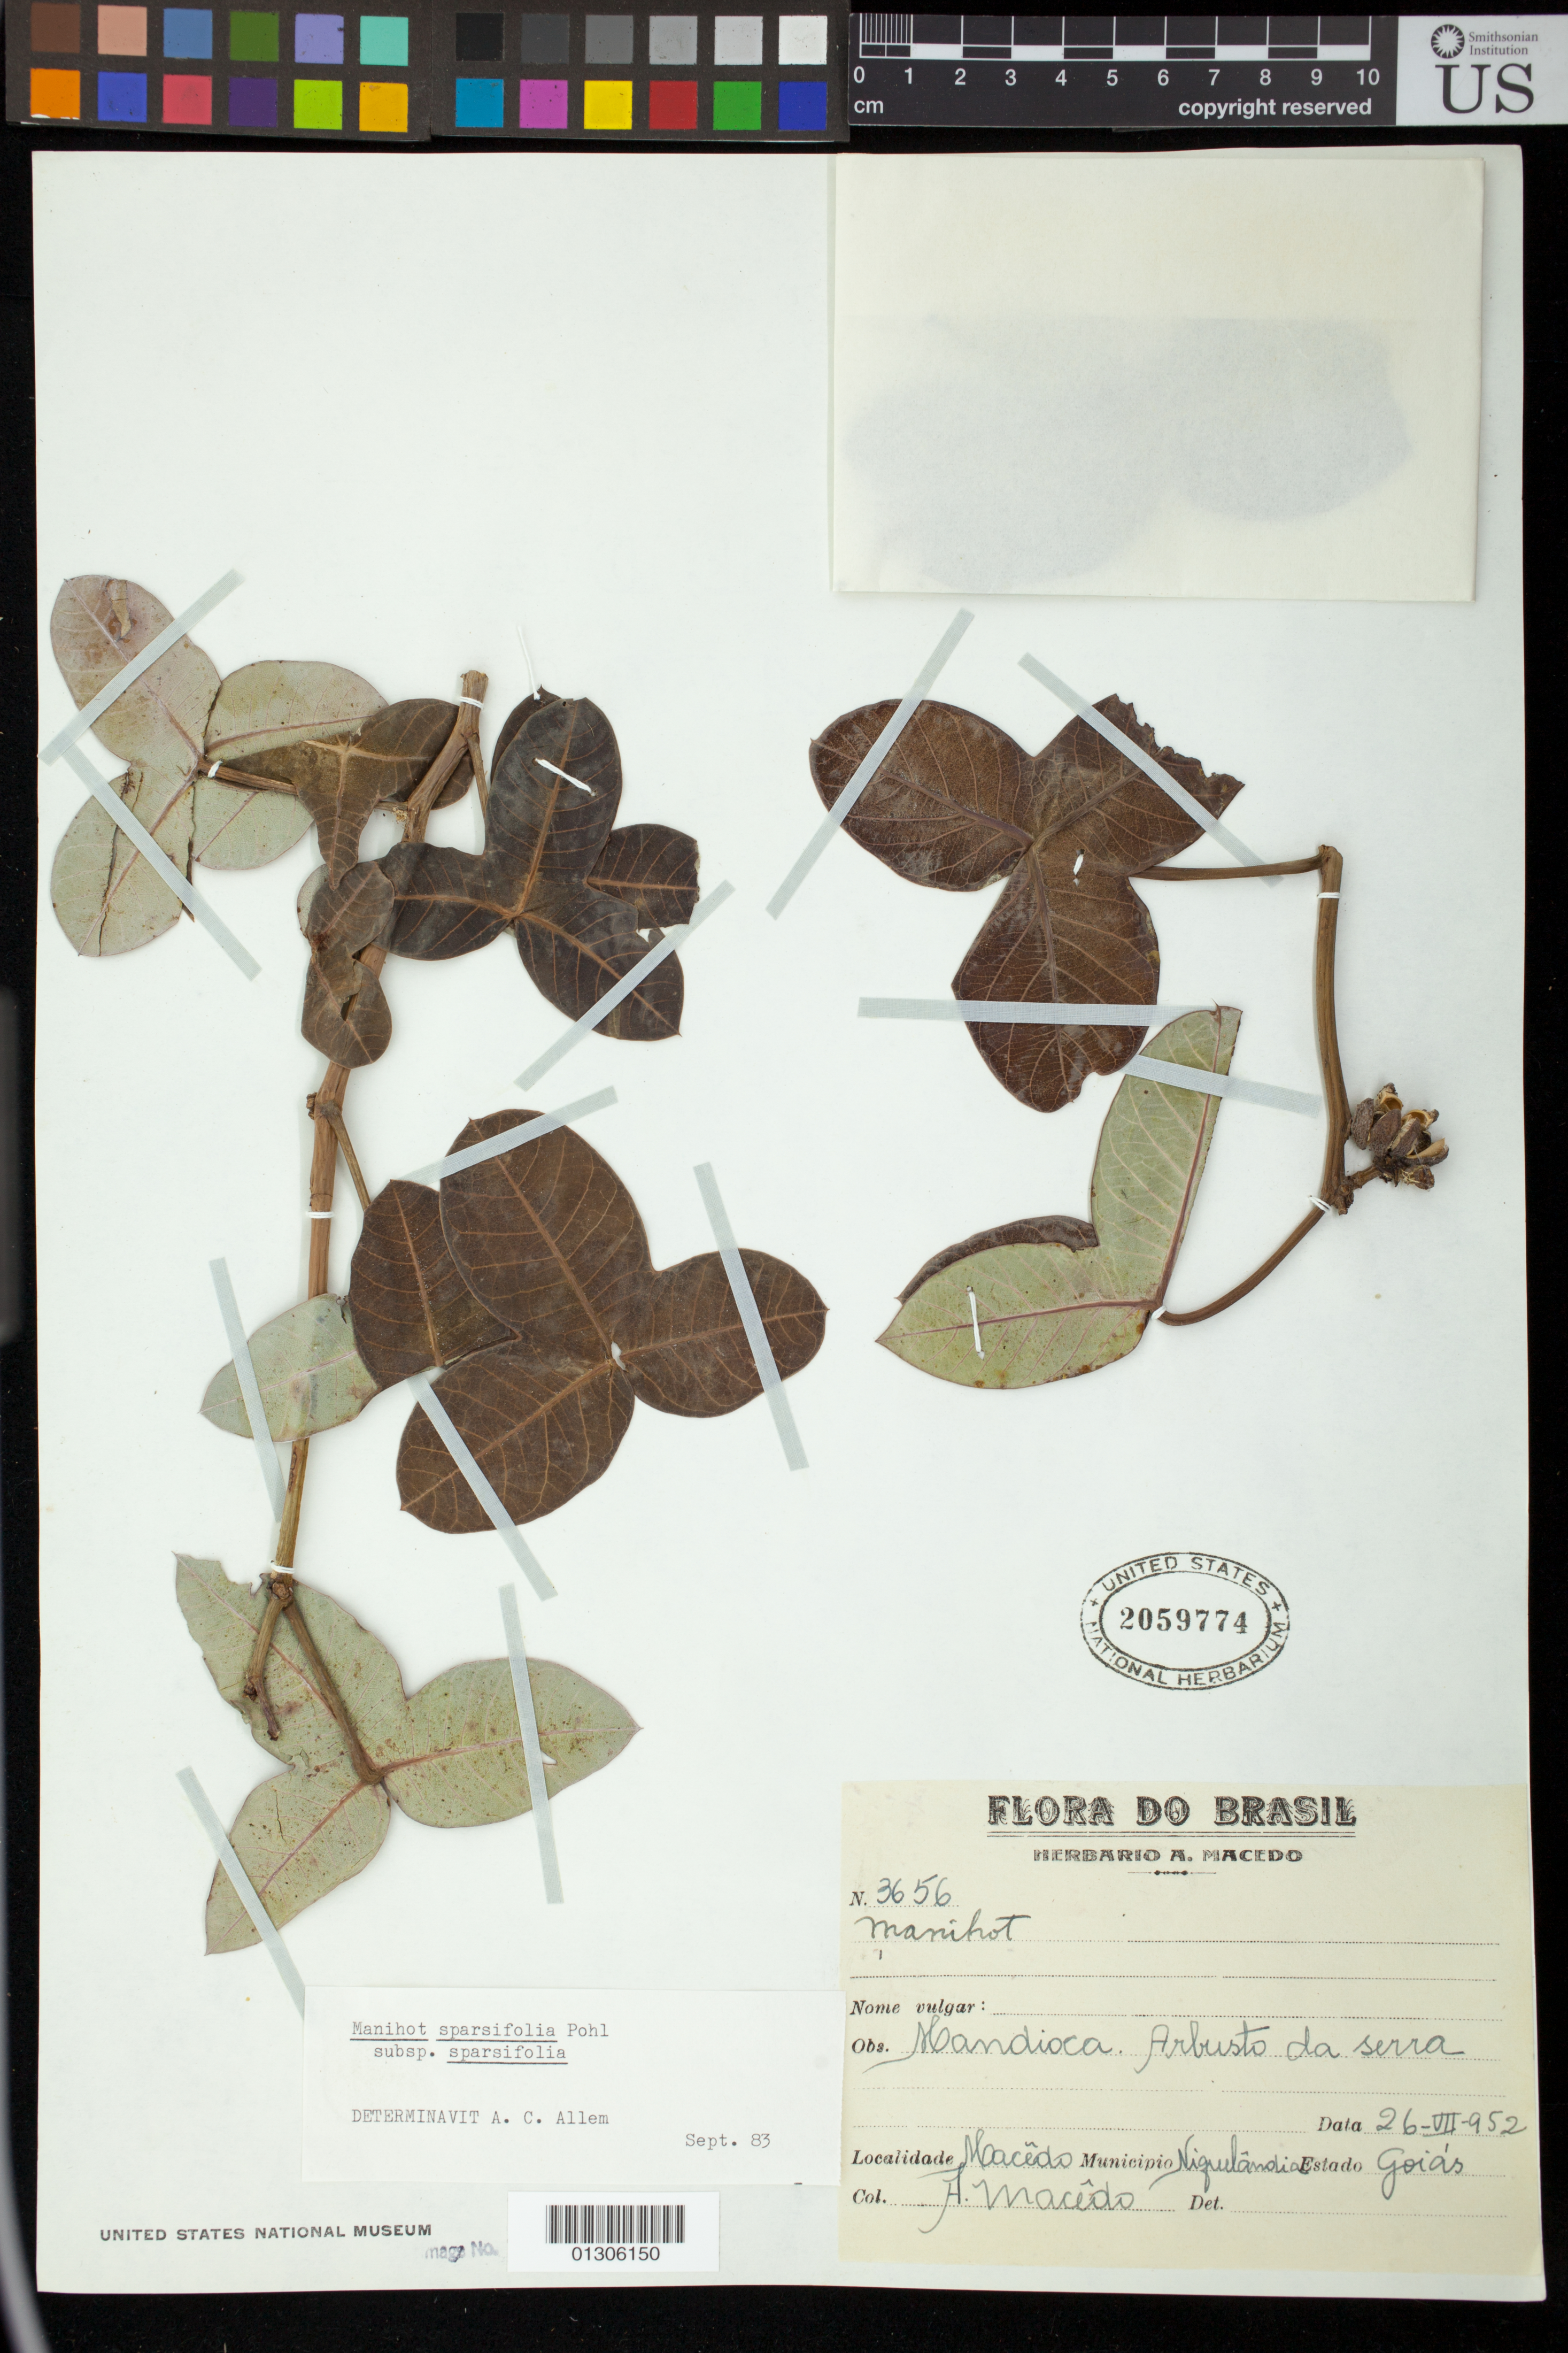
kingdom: Plantae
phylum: Tracheophyta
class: Magnoliopsida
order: Malpighiales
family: Euphorbiaceae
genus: Manihot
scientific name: Manihot sp. nov.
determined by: Mendoza, M.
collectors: A. Macedo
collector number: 3656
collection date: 1952-07-26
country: Brazil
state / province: Goias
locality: Macedo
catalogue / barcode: US 2059774